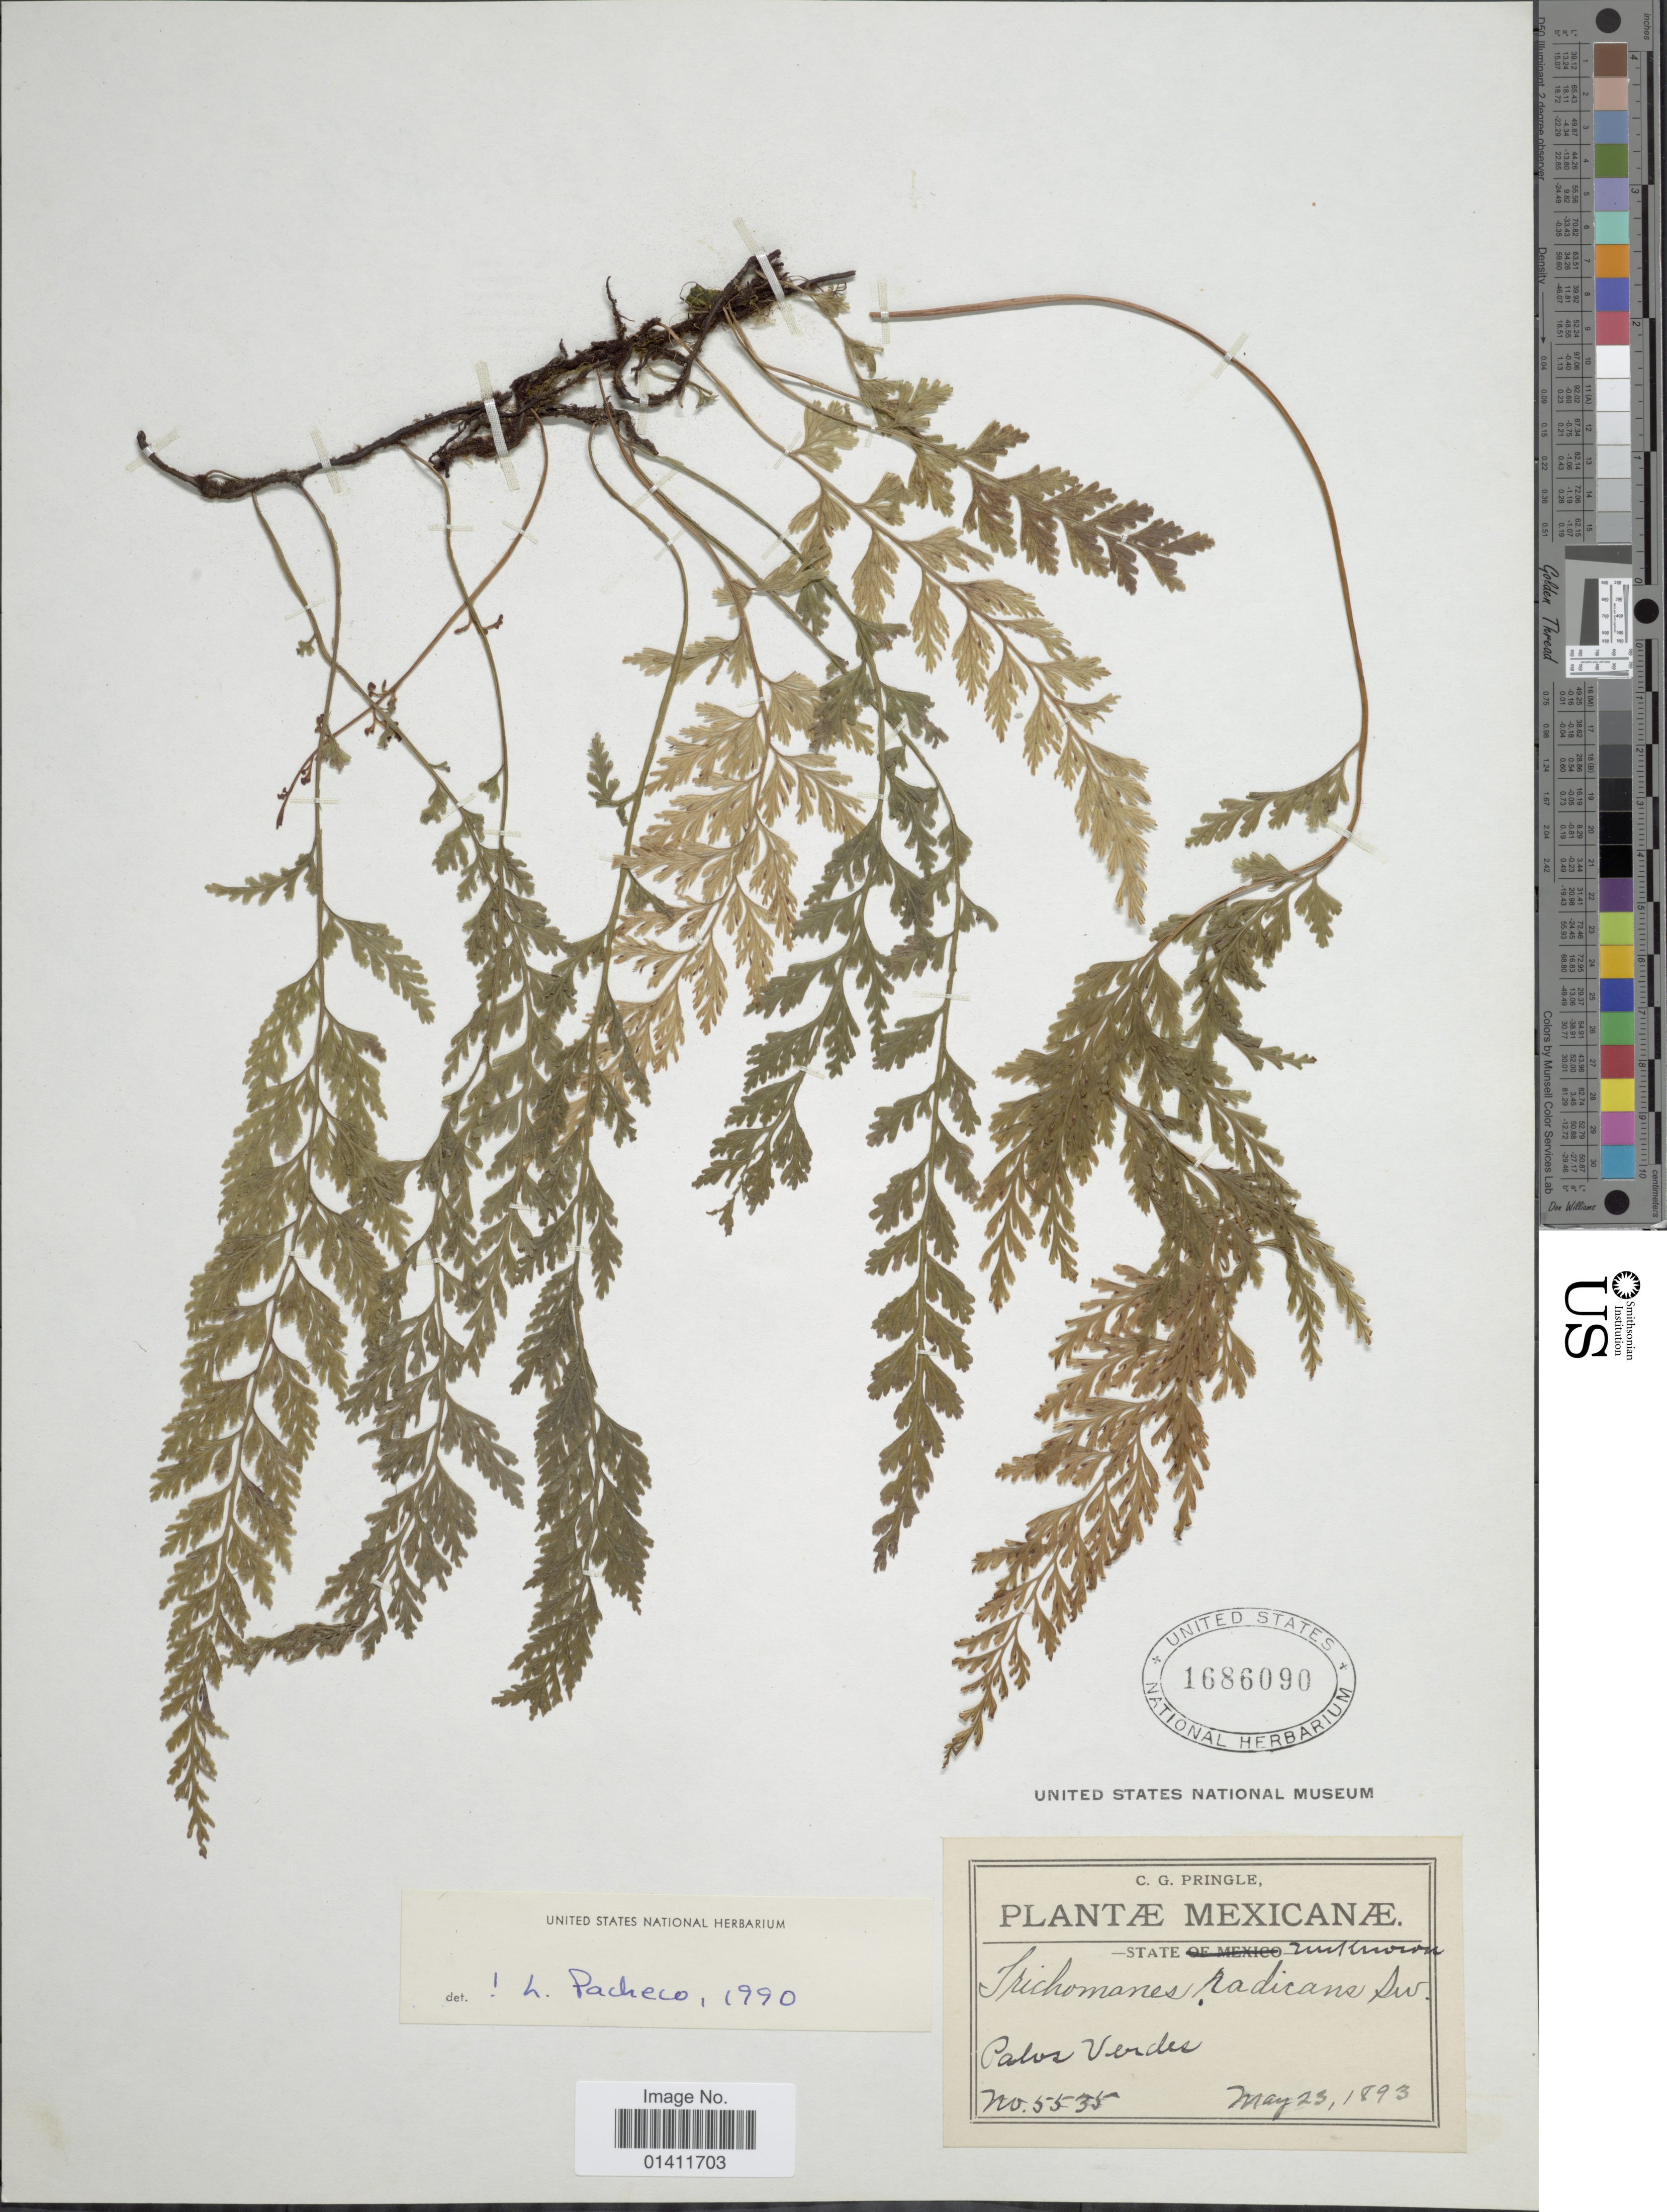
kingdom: Plantae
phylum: Tracheophyta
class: Polypodiopsida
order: Hymenophyllales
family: Hymenophyllaceae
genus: Vandenboschia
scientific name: Vandenboschia radicans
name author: (Sw.) Copel.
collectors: C. G. Pringle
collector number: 5535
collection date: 1893-05-23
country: Mexico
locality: Palos Verdes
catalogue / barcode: US 1686090